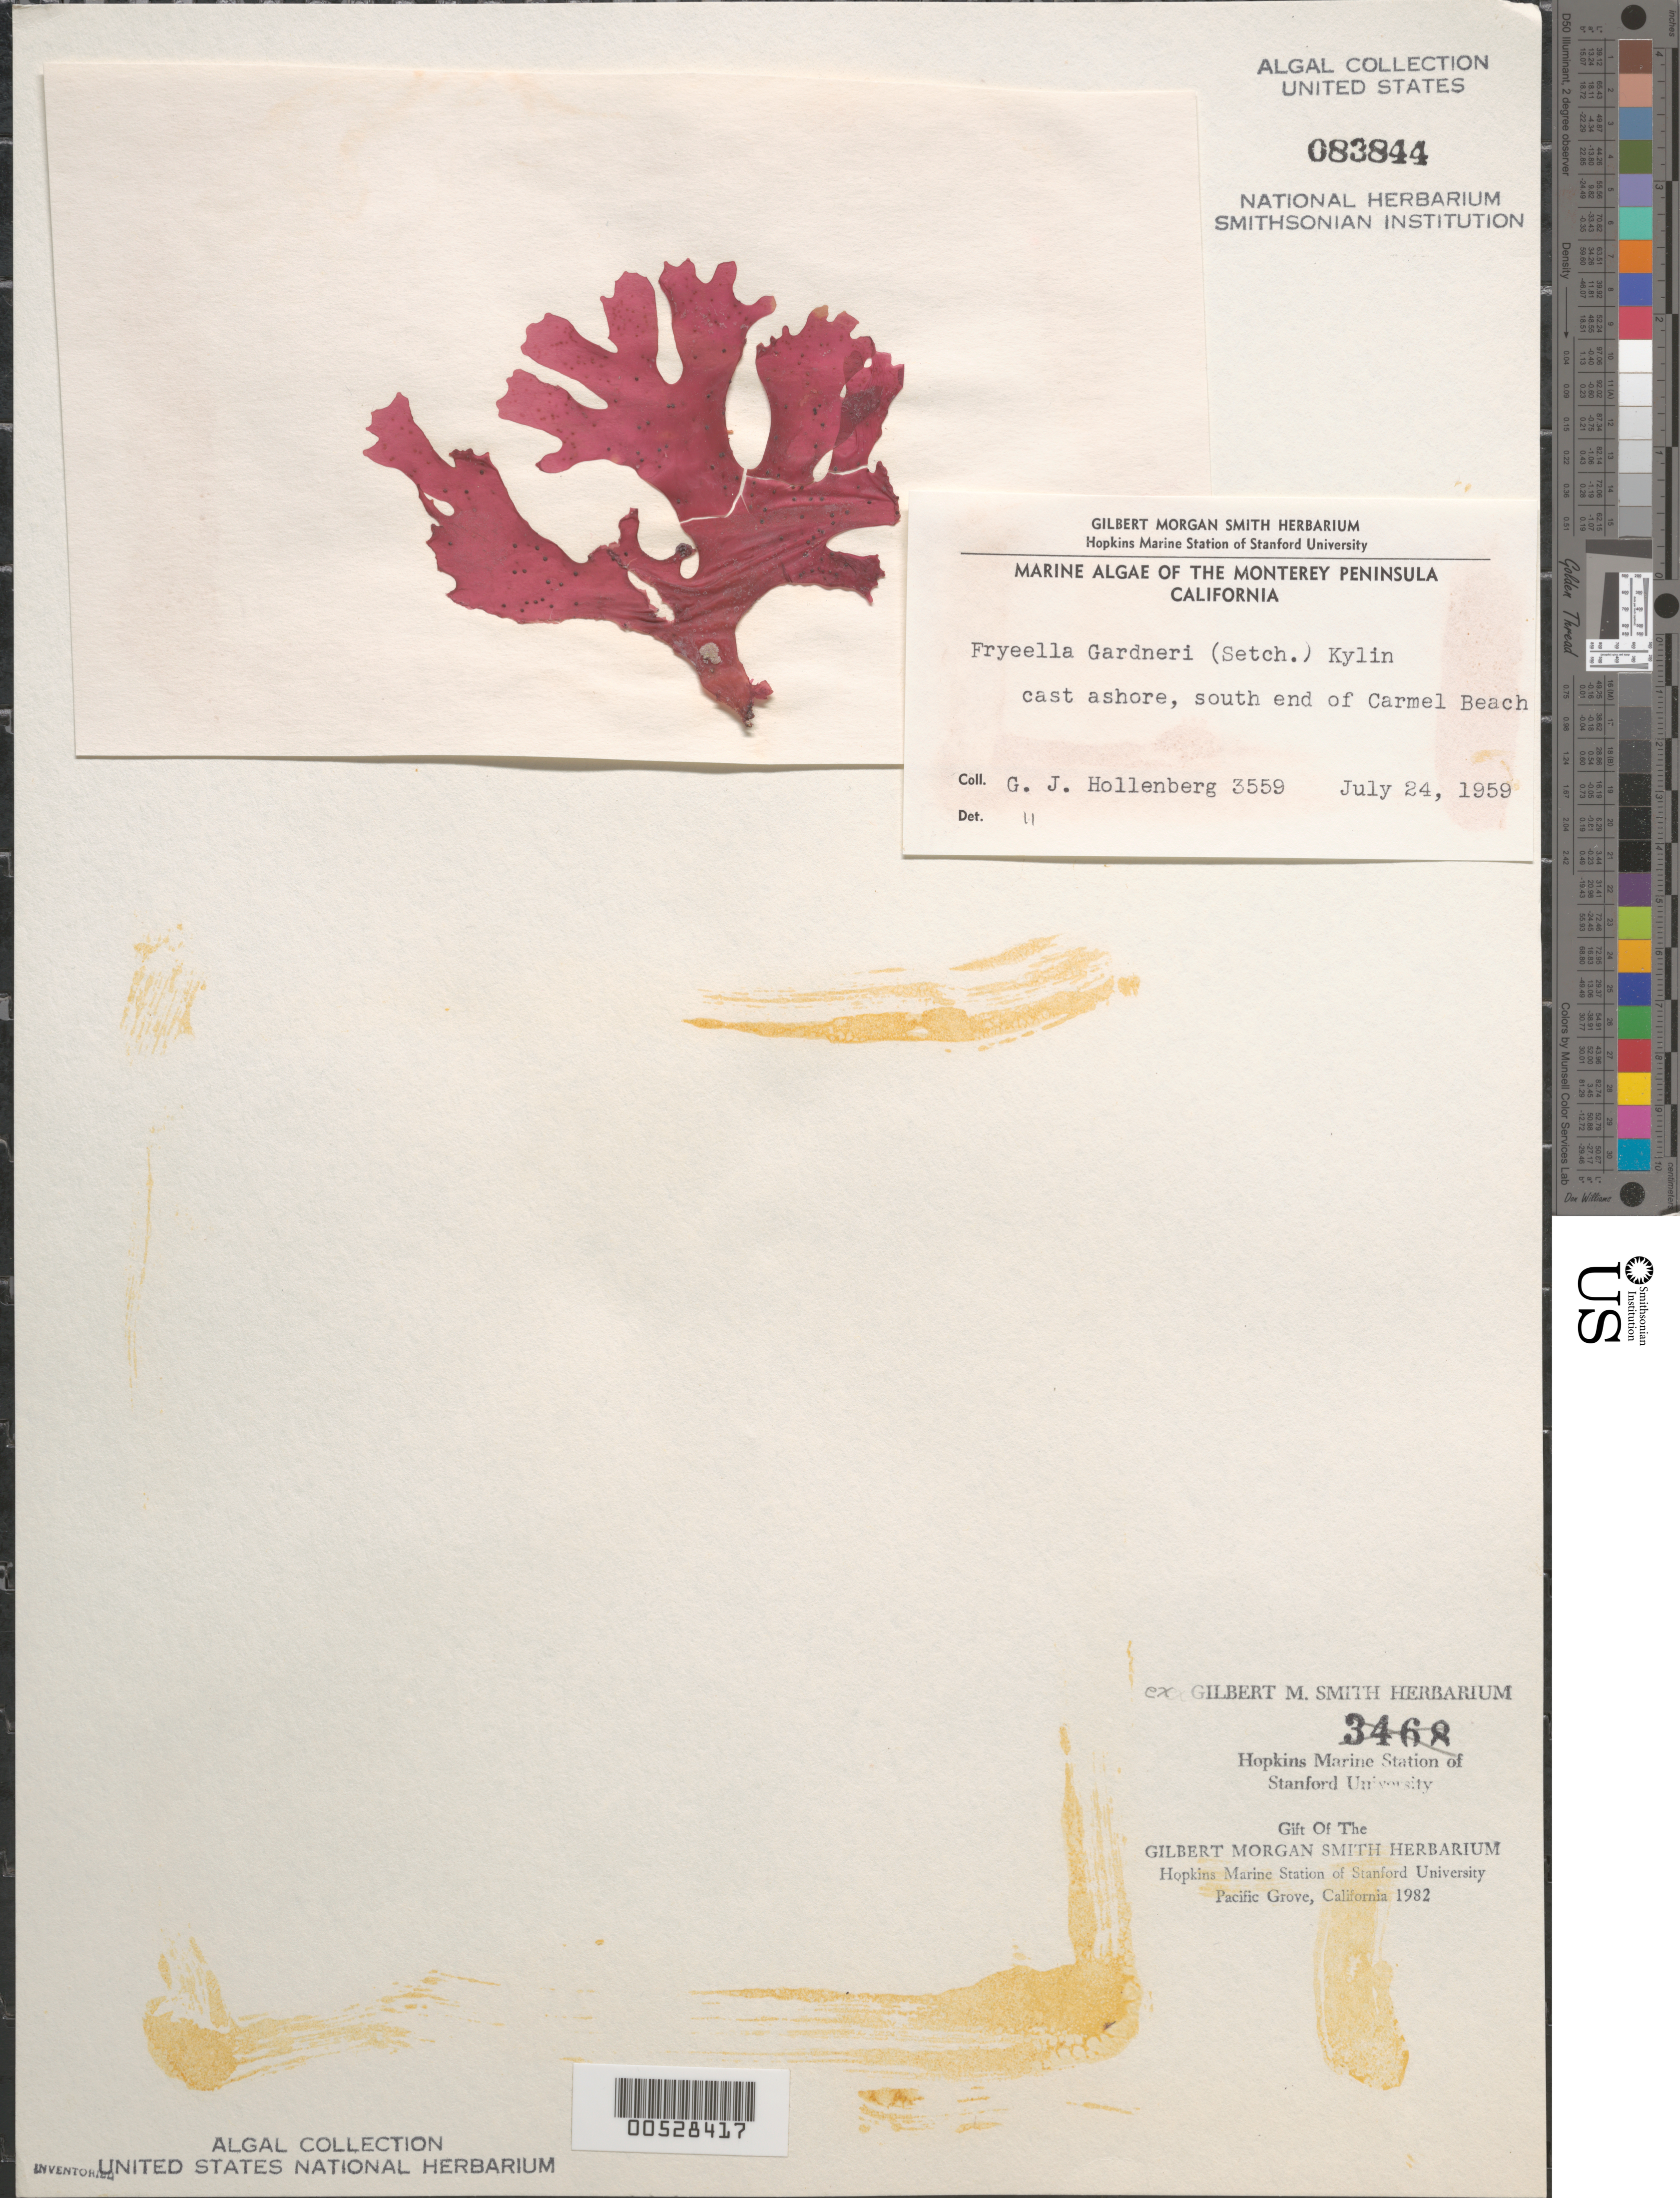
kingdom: Plantae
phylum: Rhodophyta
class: Florideophyceae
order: Rhodymeniales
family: Fryeellaceae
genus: Fryeella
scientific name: Fryeella gardneri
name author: (Setch.) Kylin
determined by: Hollenberg, George J.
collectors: G. Hollenberg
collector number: GJH 3559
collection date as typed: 24 Jul 1959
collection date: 1959-07-24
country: United States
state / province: California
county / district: Monterey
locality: Carmel Beach, south end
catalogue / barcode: US 83844